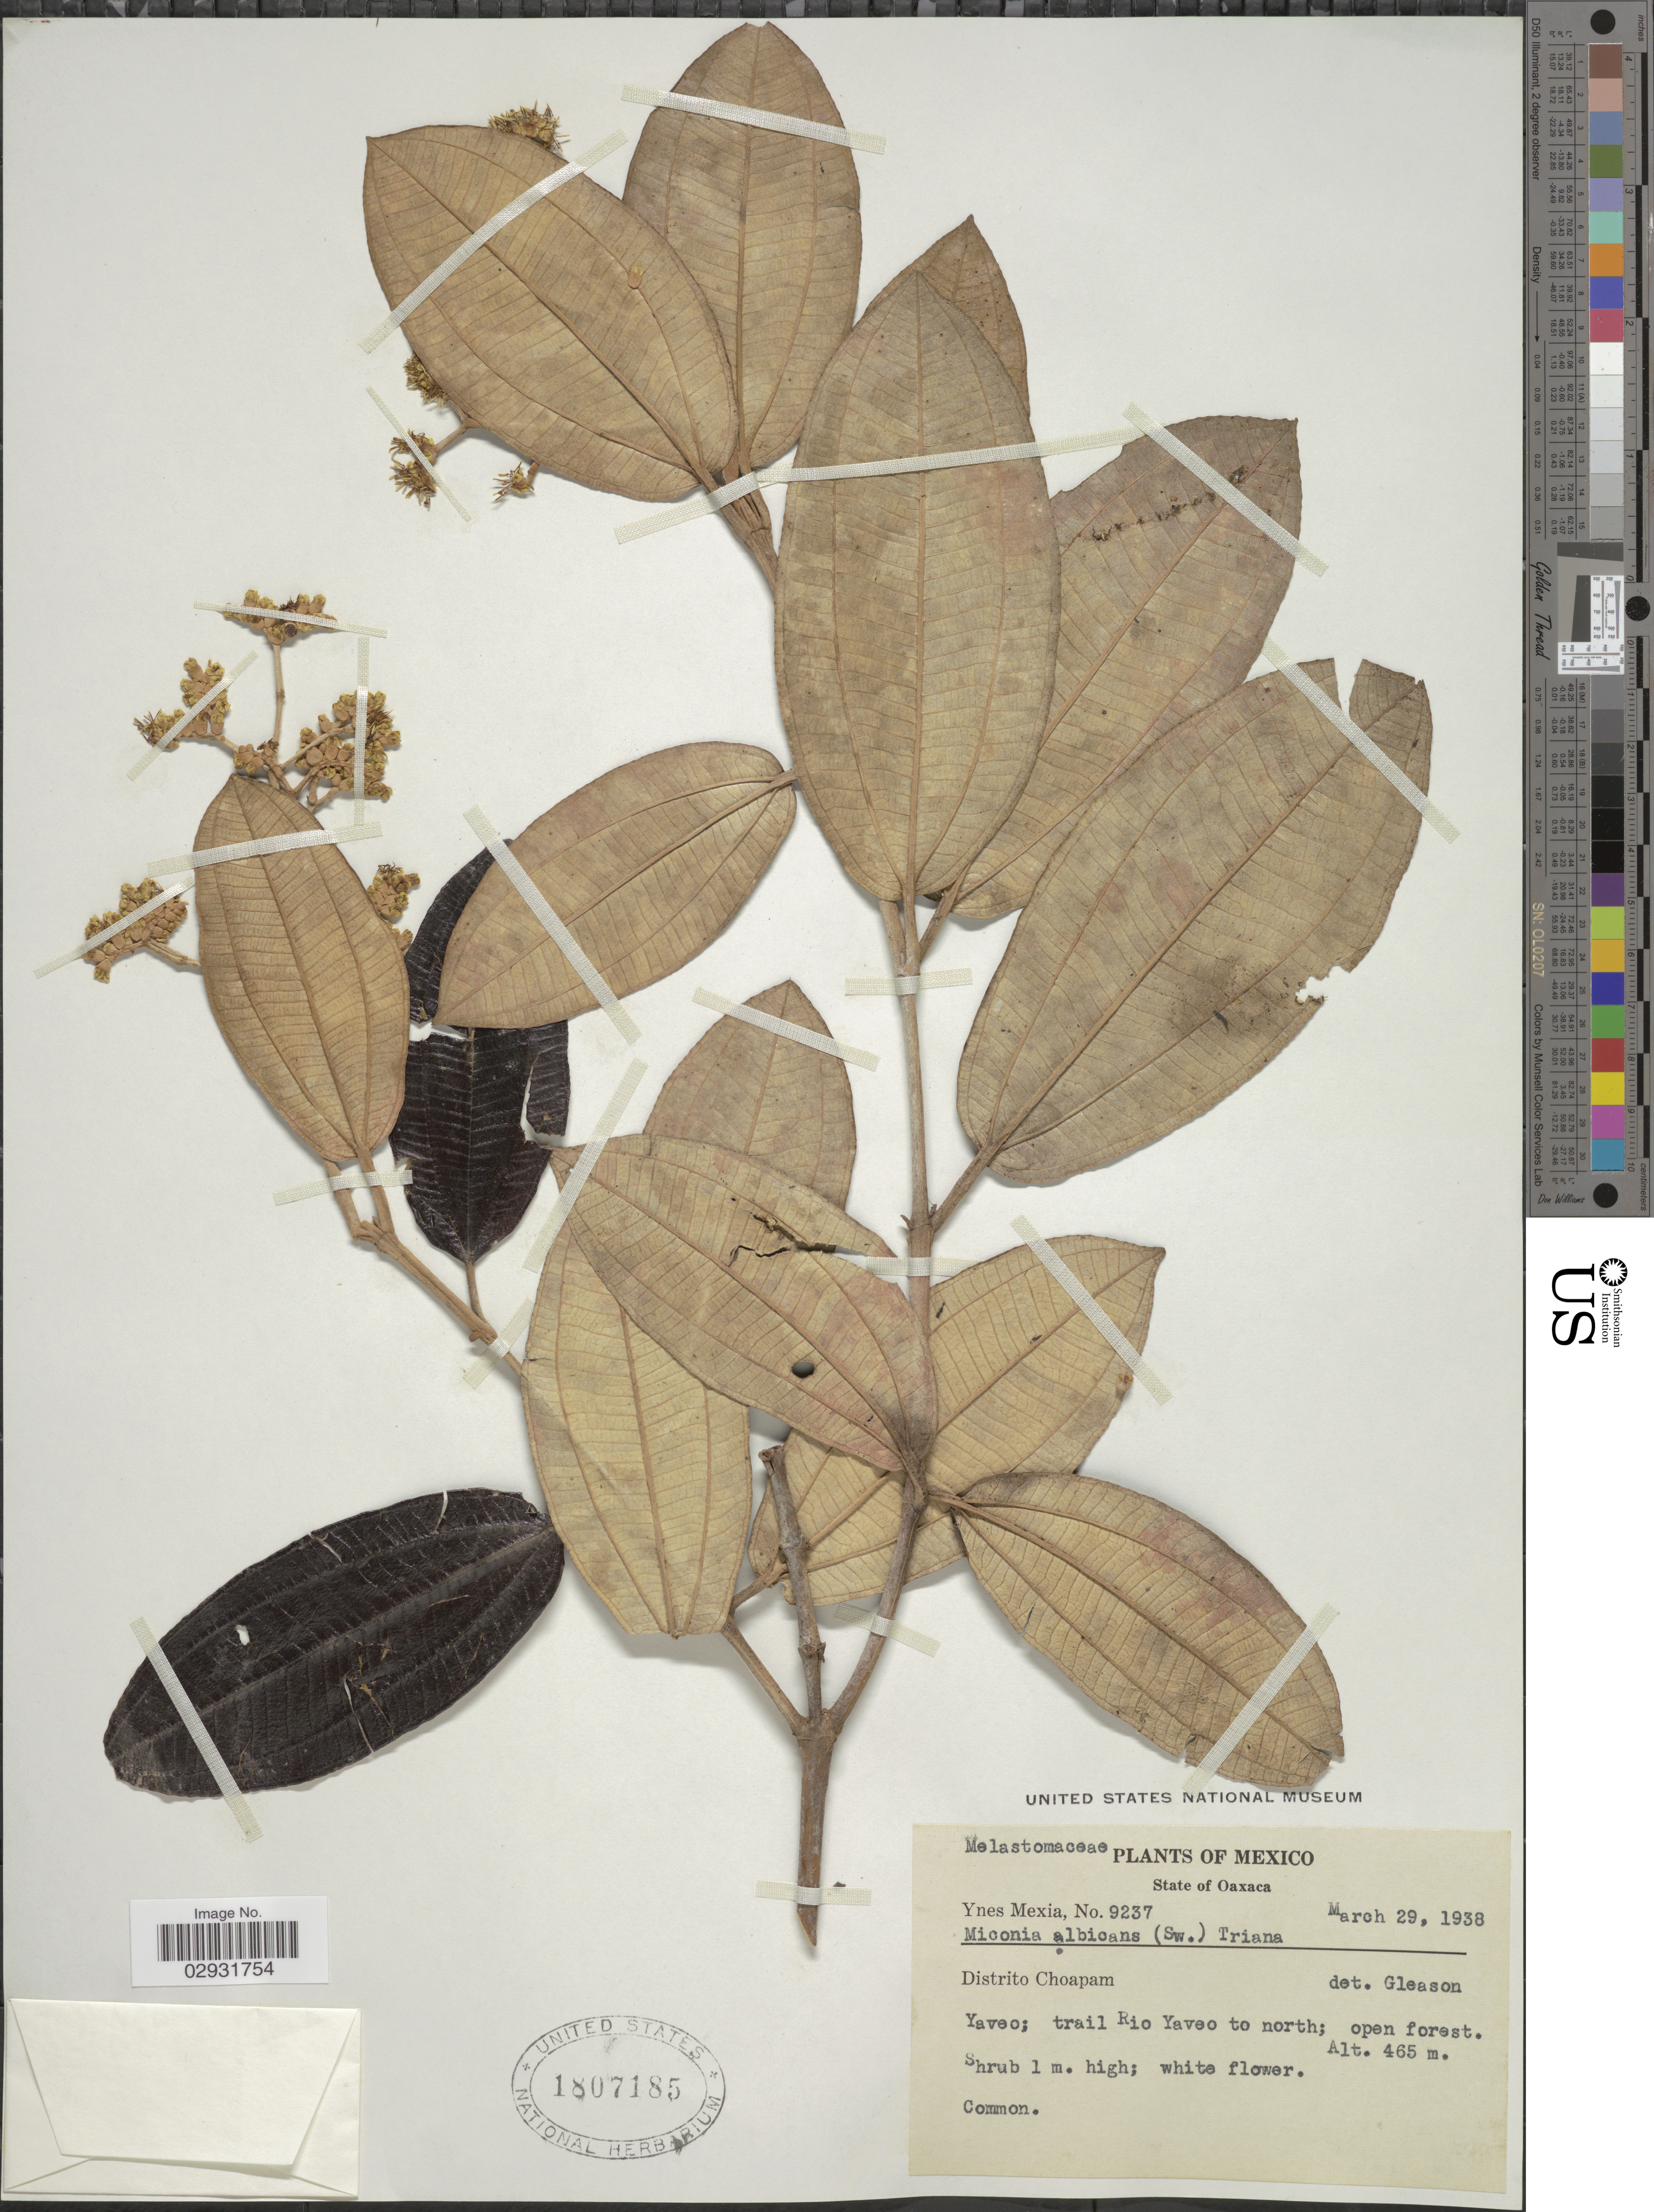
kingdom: Plantae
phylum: Tracheophyta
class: Magnoliopsida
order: Myrtales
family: Melastomataceae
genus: Miconia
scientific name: Miconia albicans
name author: (Sw.) Steud.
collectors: Y. Mexia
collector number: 9237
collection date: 1938-03-29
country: Mexico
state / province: Oaxaca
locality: State of Oaxaca. Distrito Choapam. Yaveo; trail Rio Yaveo to north.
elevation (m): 465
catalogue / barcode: US 1807185